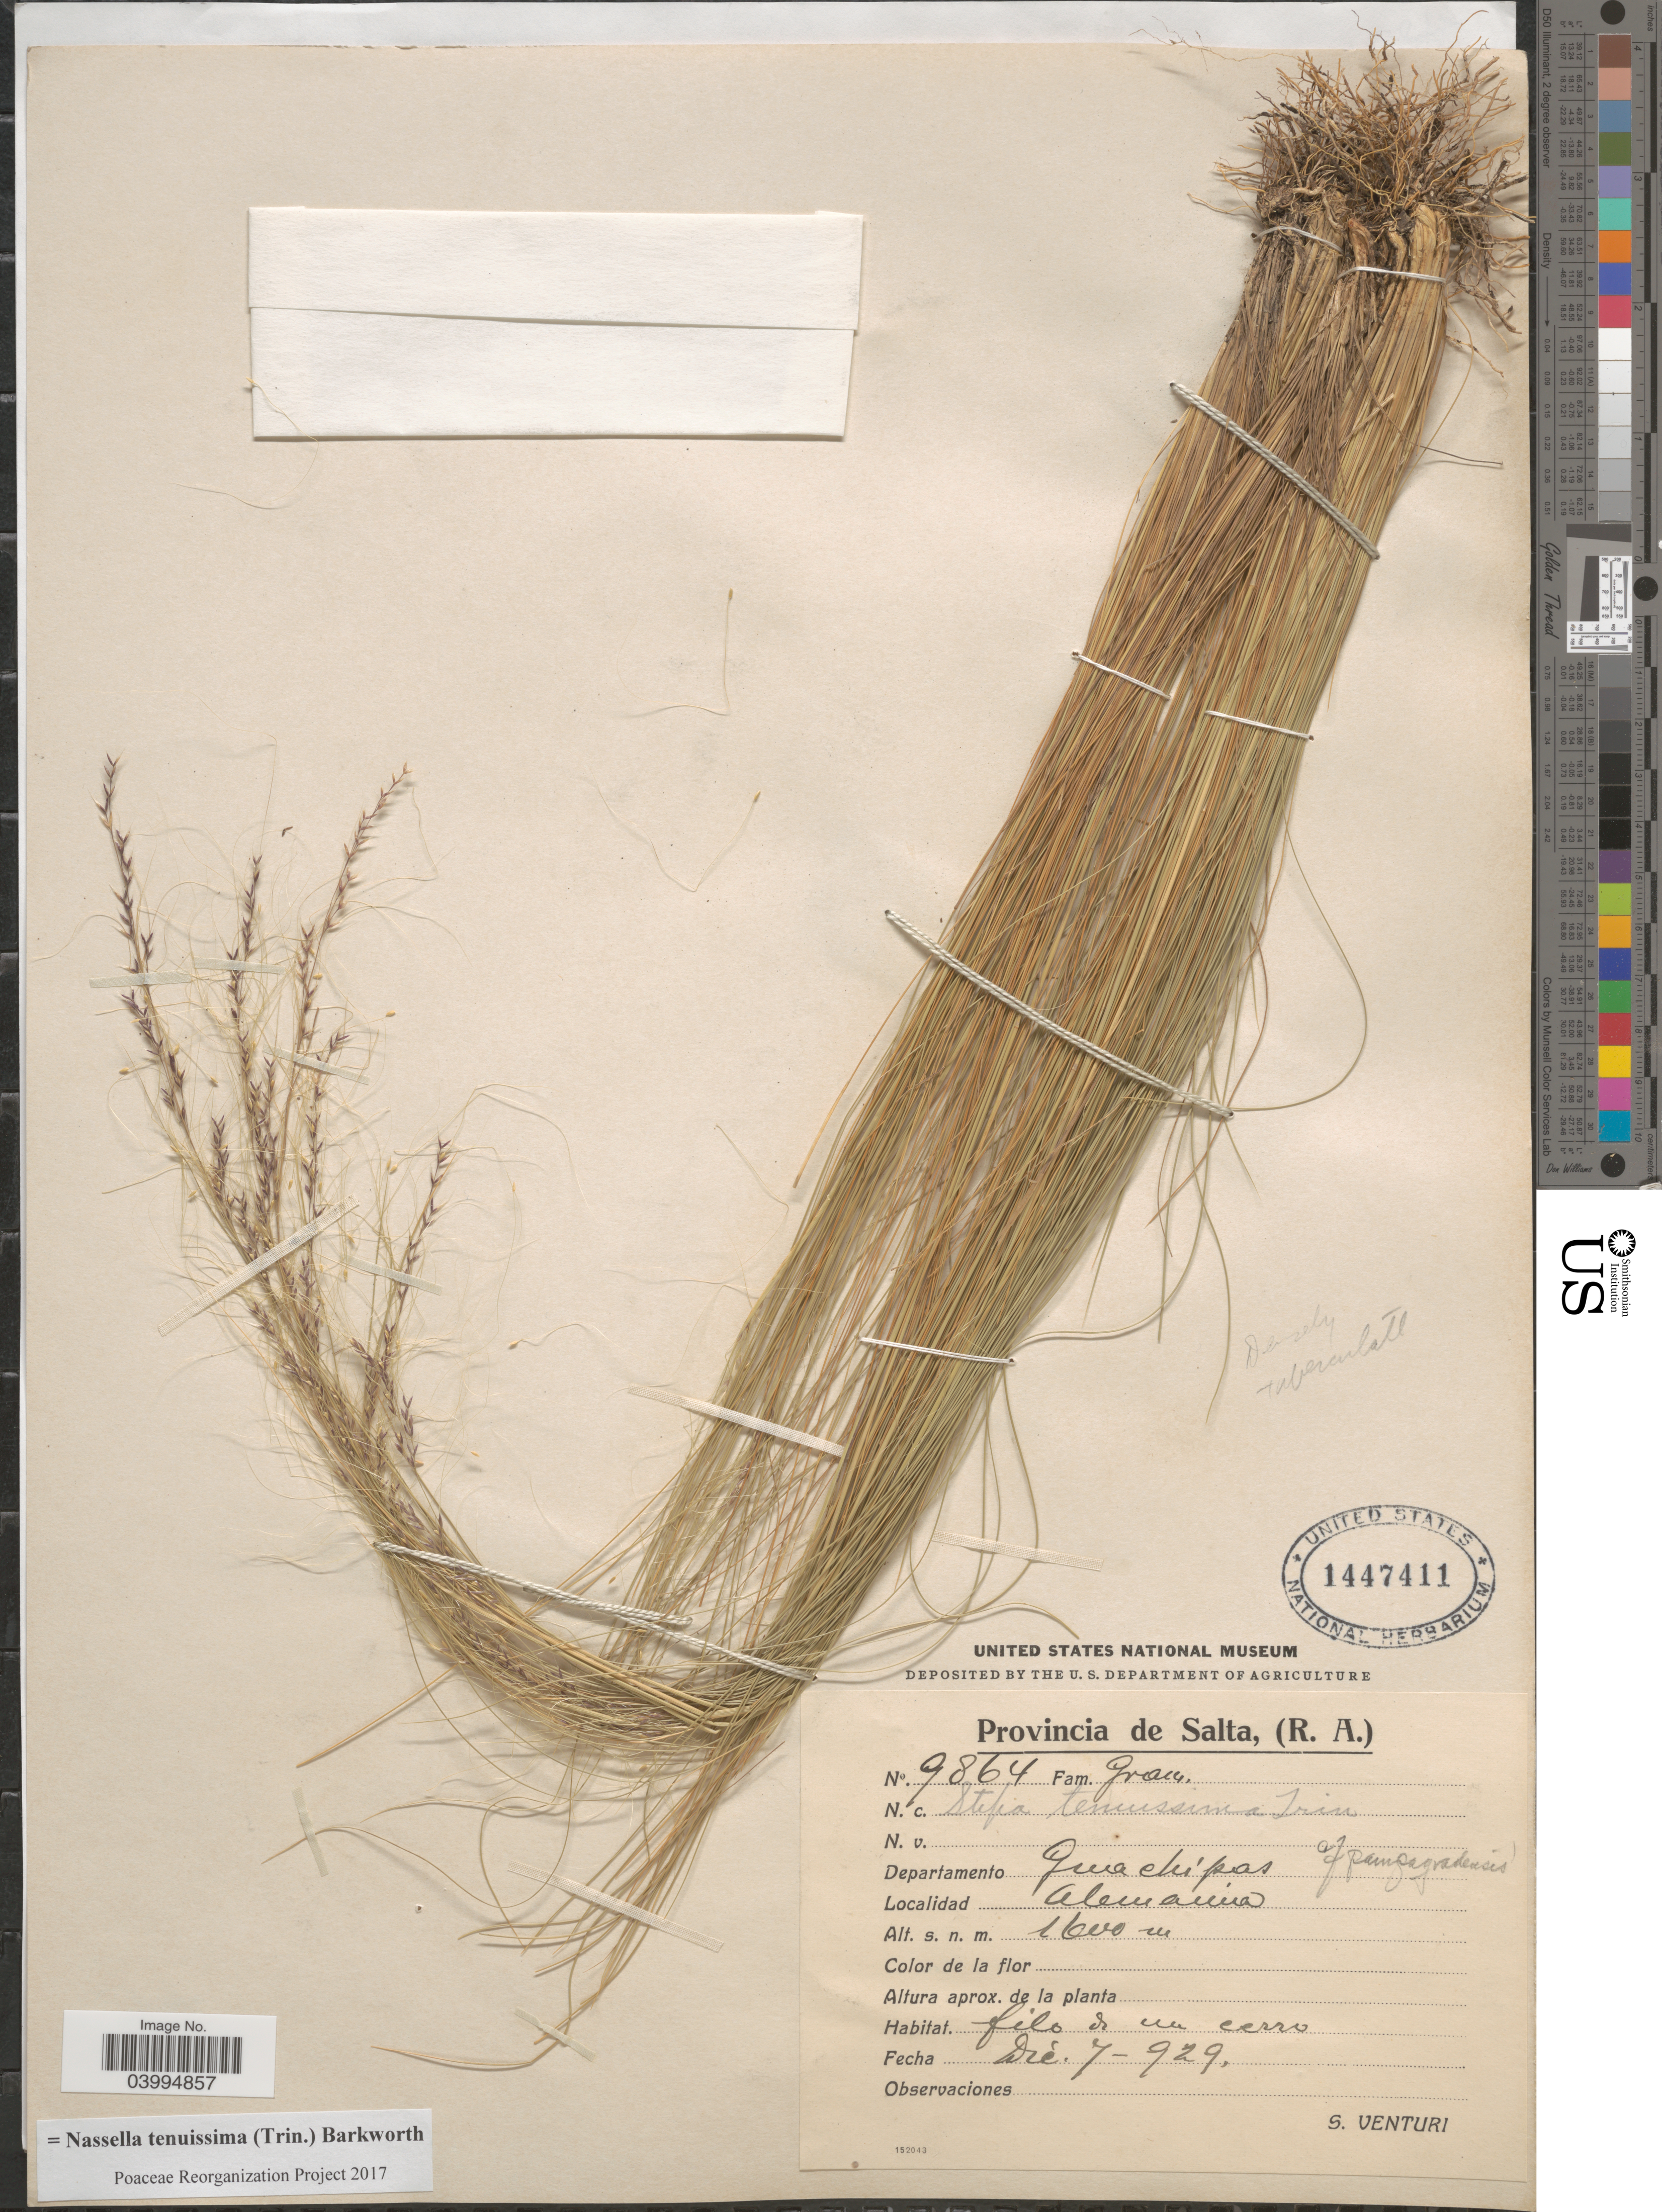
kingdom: Plantae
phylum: Tracheophyta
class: Liliopsida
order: Poales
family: Poaceae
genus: Nassella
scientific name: Nassella tenuissima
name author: (Trin.) Barkworth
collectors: S. Venturi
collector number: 9864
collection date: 1929-12-07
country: Argentina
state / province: Salta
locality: Departamento Guachipas. Alemanía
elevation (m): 1600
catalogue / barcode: US 1447411